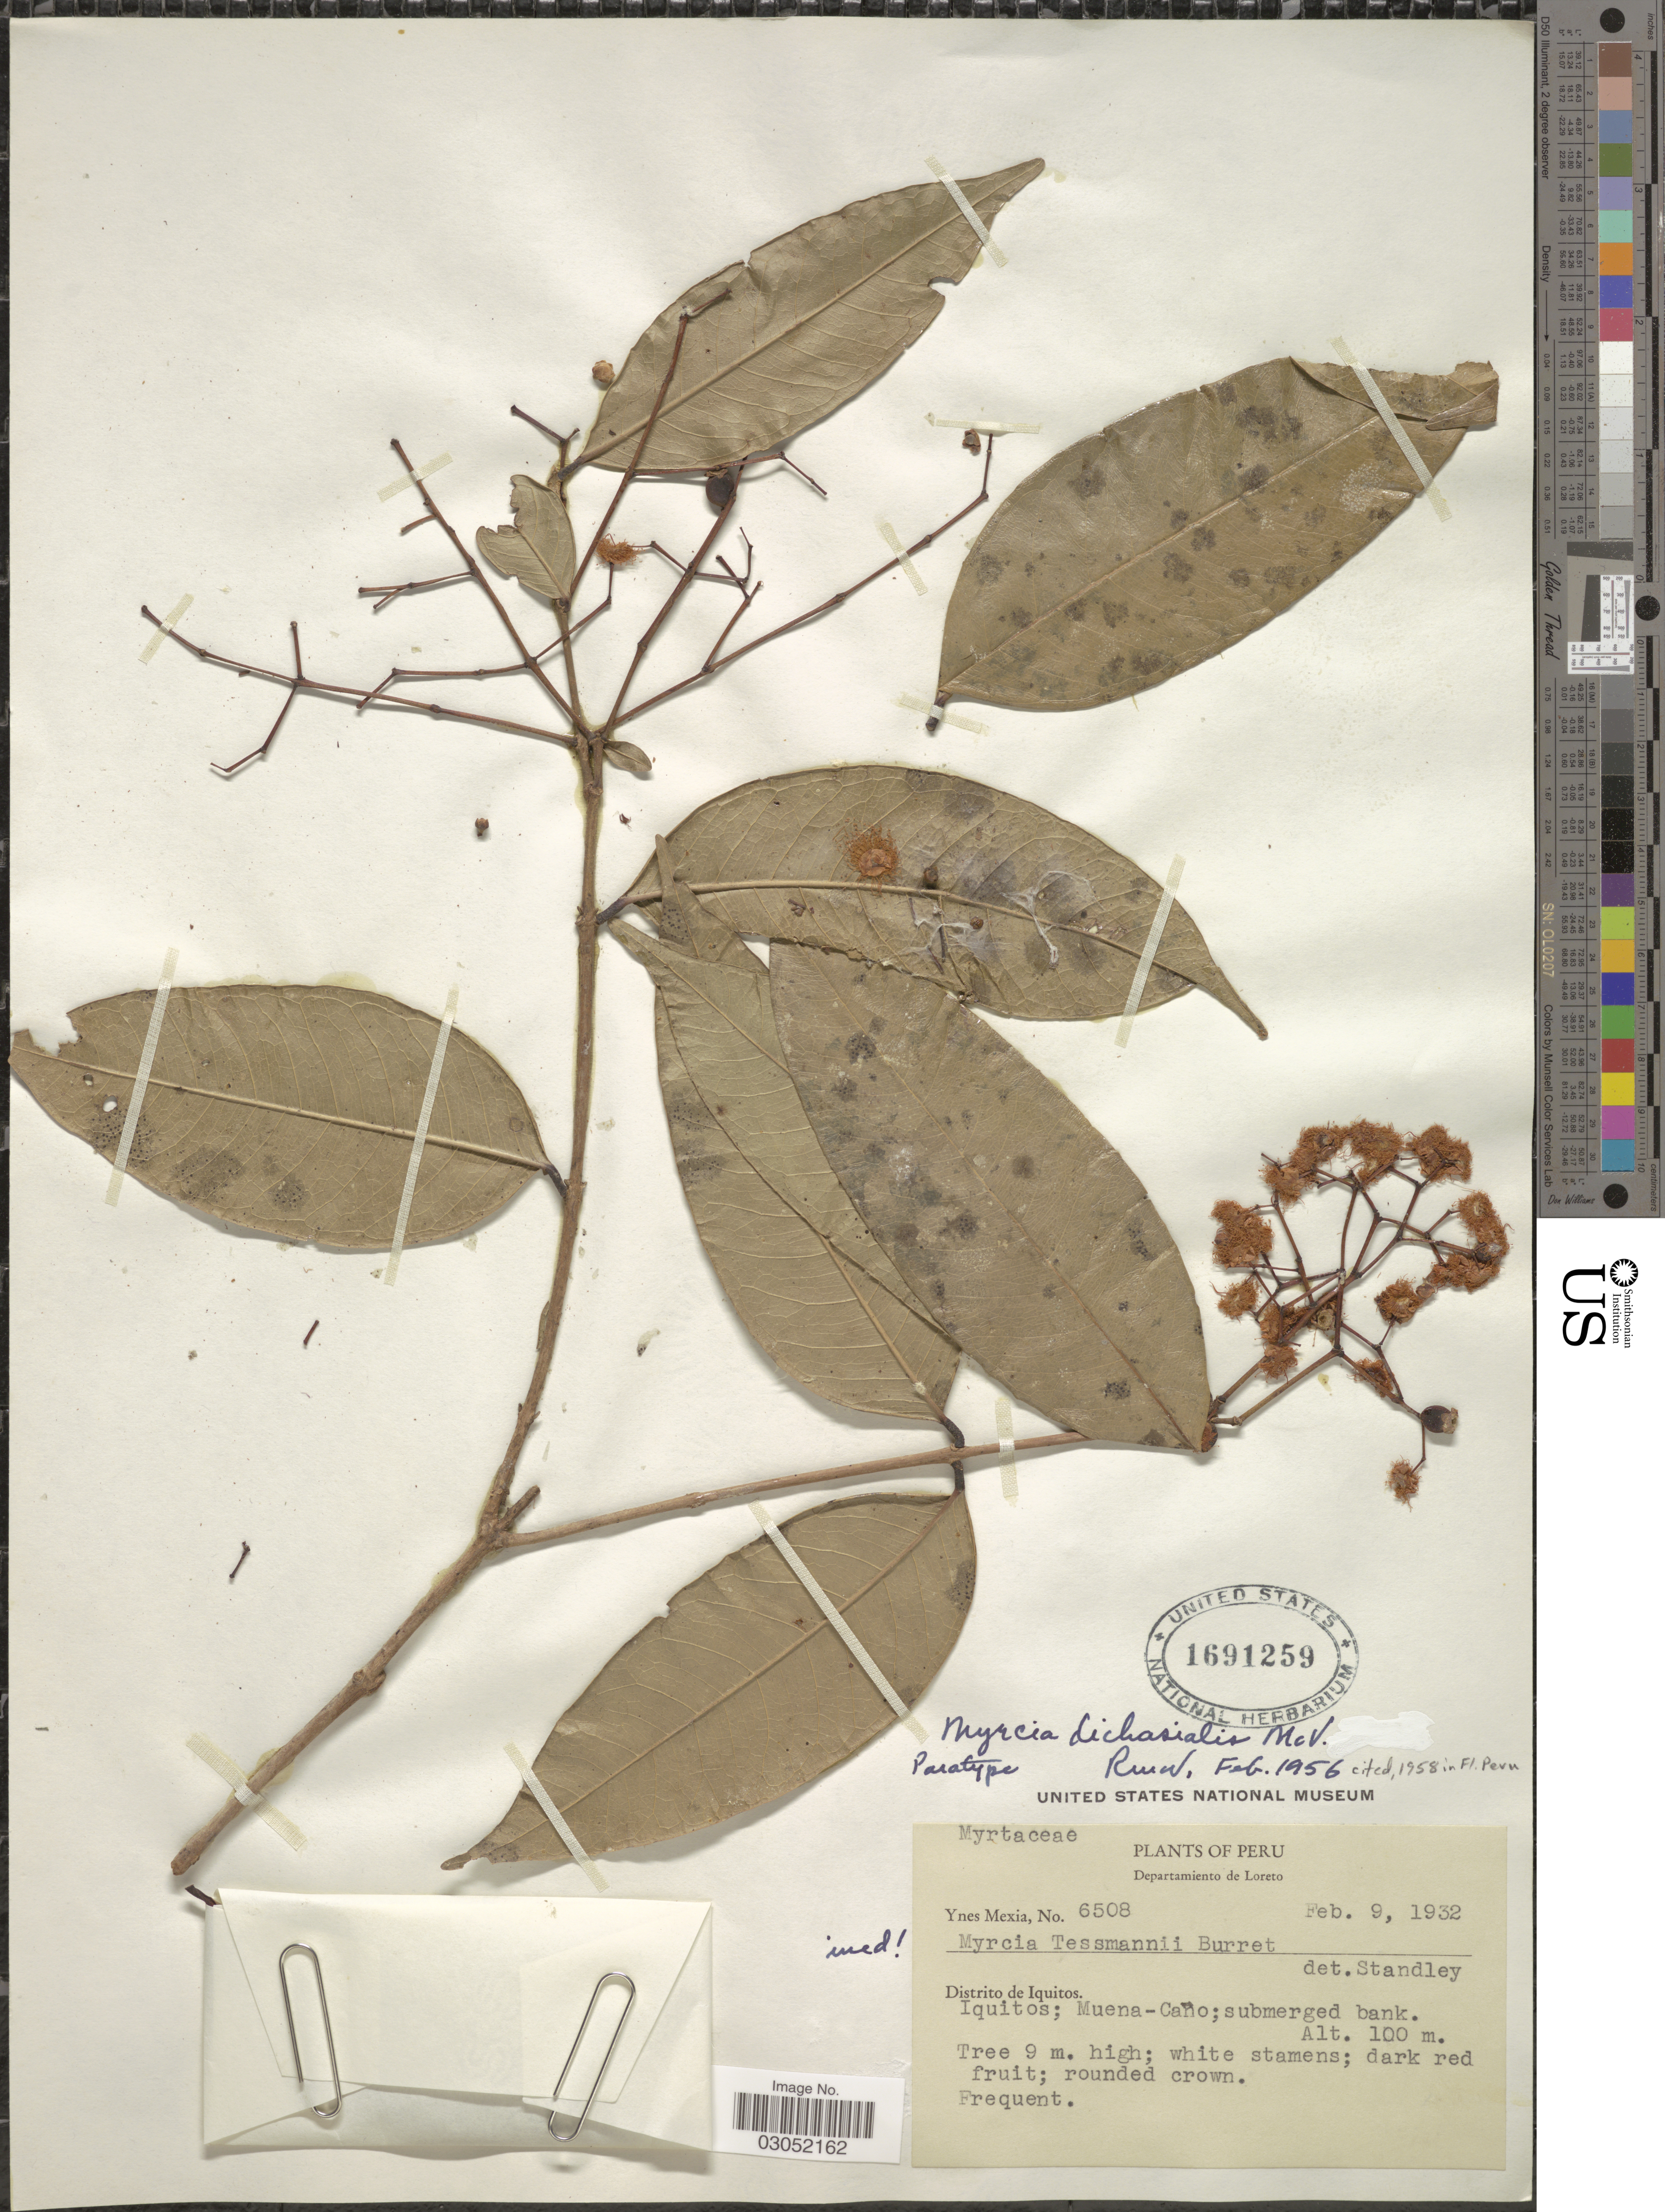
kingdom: Plantae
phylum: Tracheophyta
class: Magnoliopsida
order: Myrtales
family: Myrtaceae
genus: Myrcia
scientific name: Myrcia dichasialis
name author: McVaugh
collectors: Y. Mexia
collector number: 6508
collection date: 1932-02-09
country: Peru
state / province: Loreto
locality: Departamento de Loreto. Distrito de Iquitos. Iquitos; Muena-Caño.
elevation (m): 100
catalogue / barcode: US 1691259